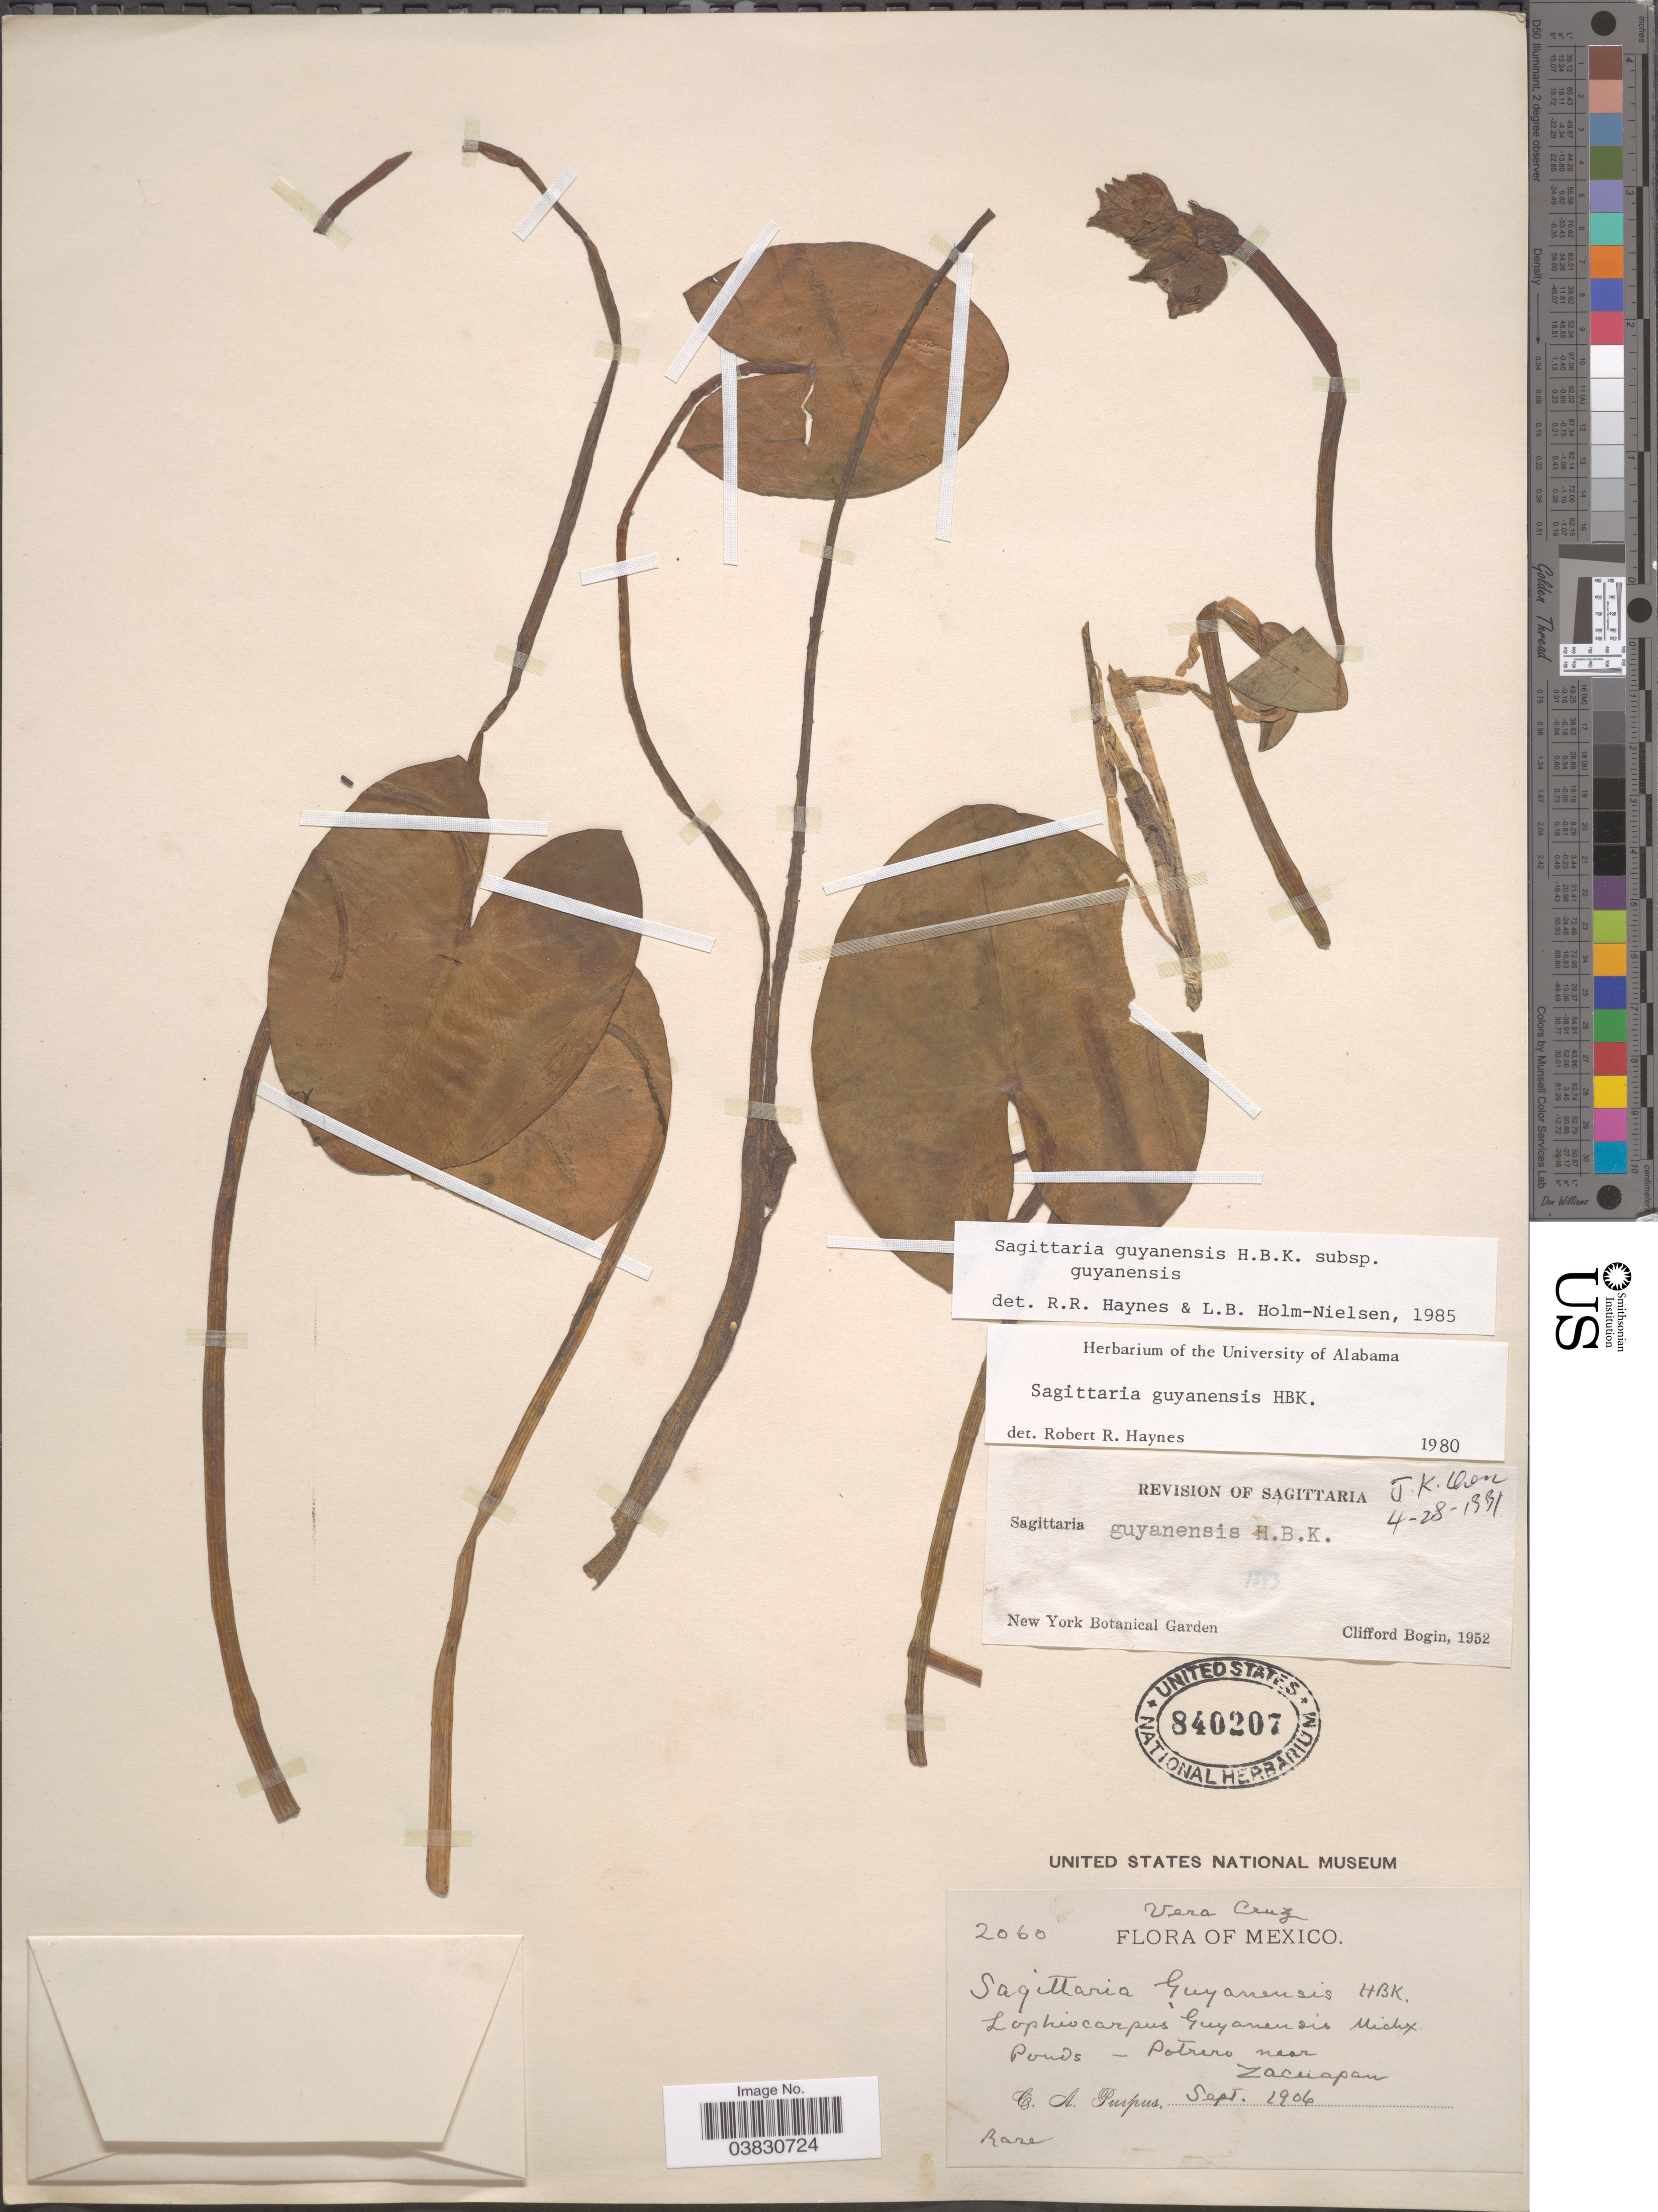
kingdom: Plantae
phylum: Tracheophyta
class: Liliopsida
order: Alismatales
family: Alismataceae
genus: Sagittaria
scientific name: Sagittaria guayanensis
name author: Kunth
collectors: C. A. Purpus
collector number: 2060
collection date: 1906-09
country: Mexico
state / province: Veracruz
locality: Vera Cruz. Potrero near Zacuapan.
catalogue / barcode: US 840207